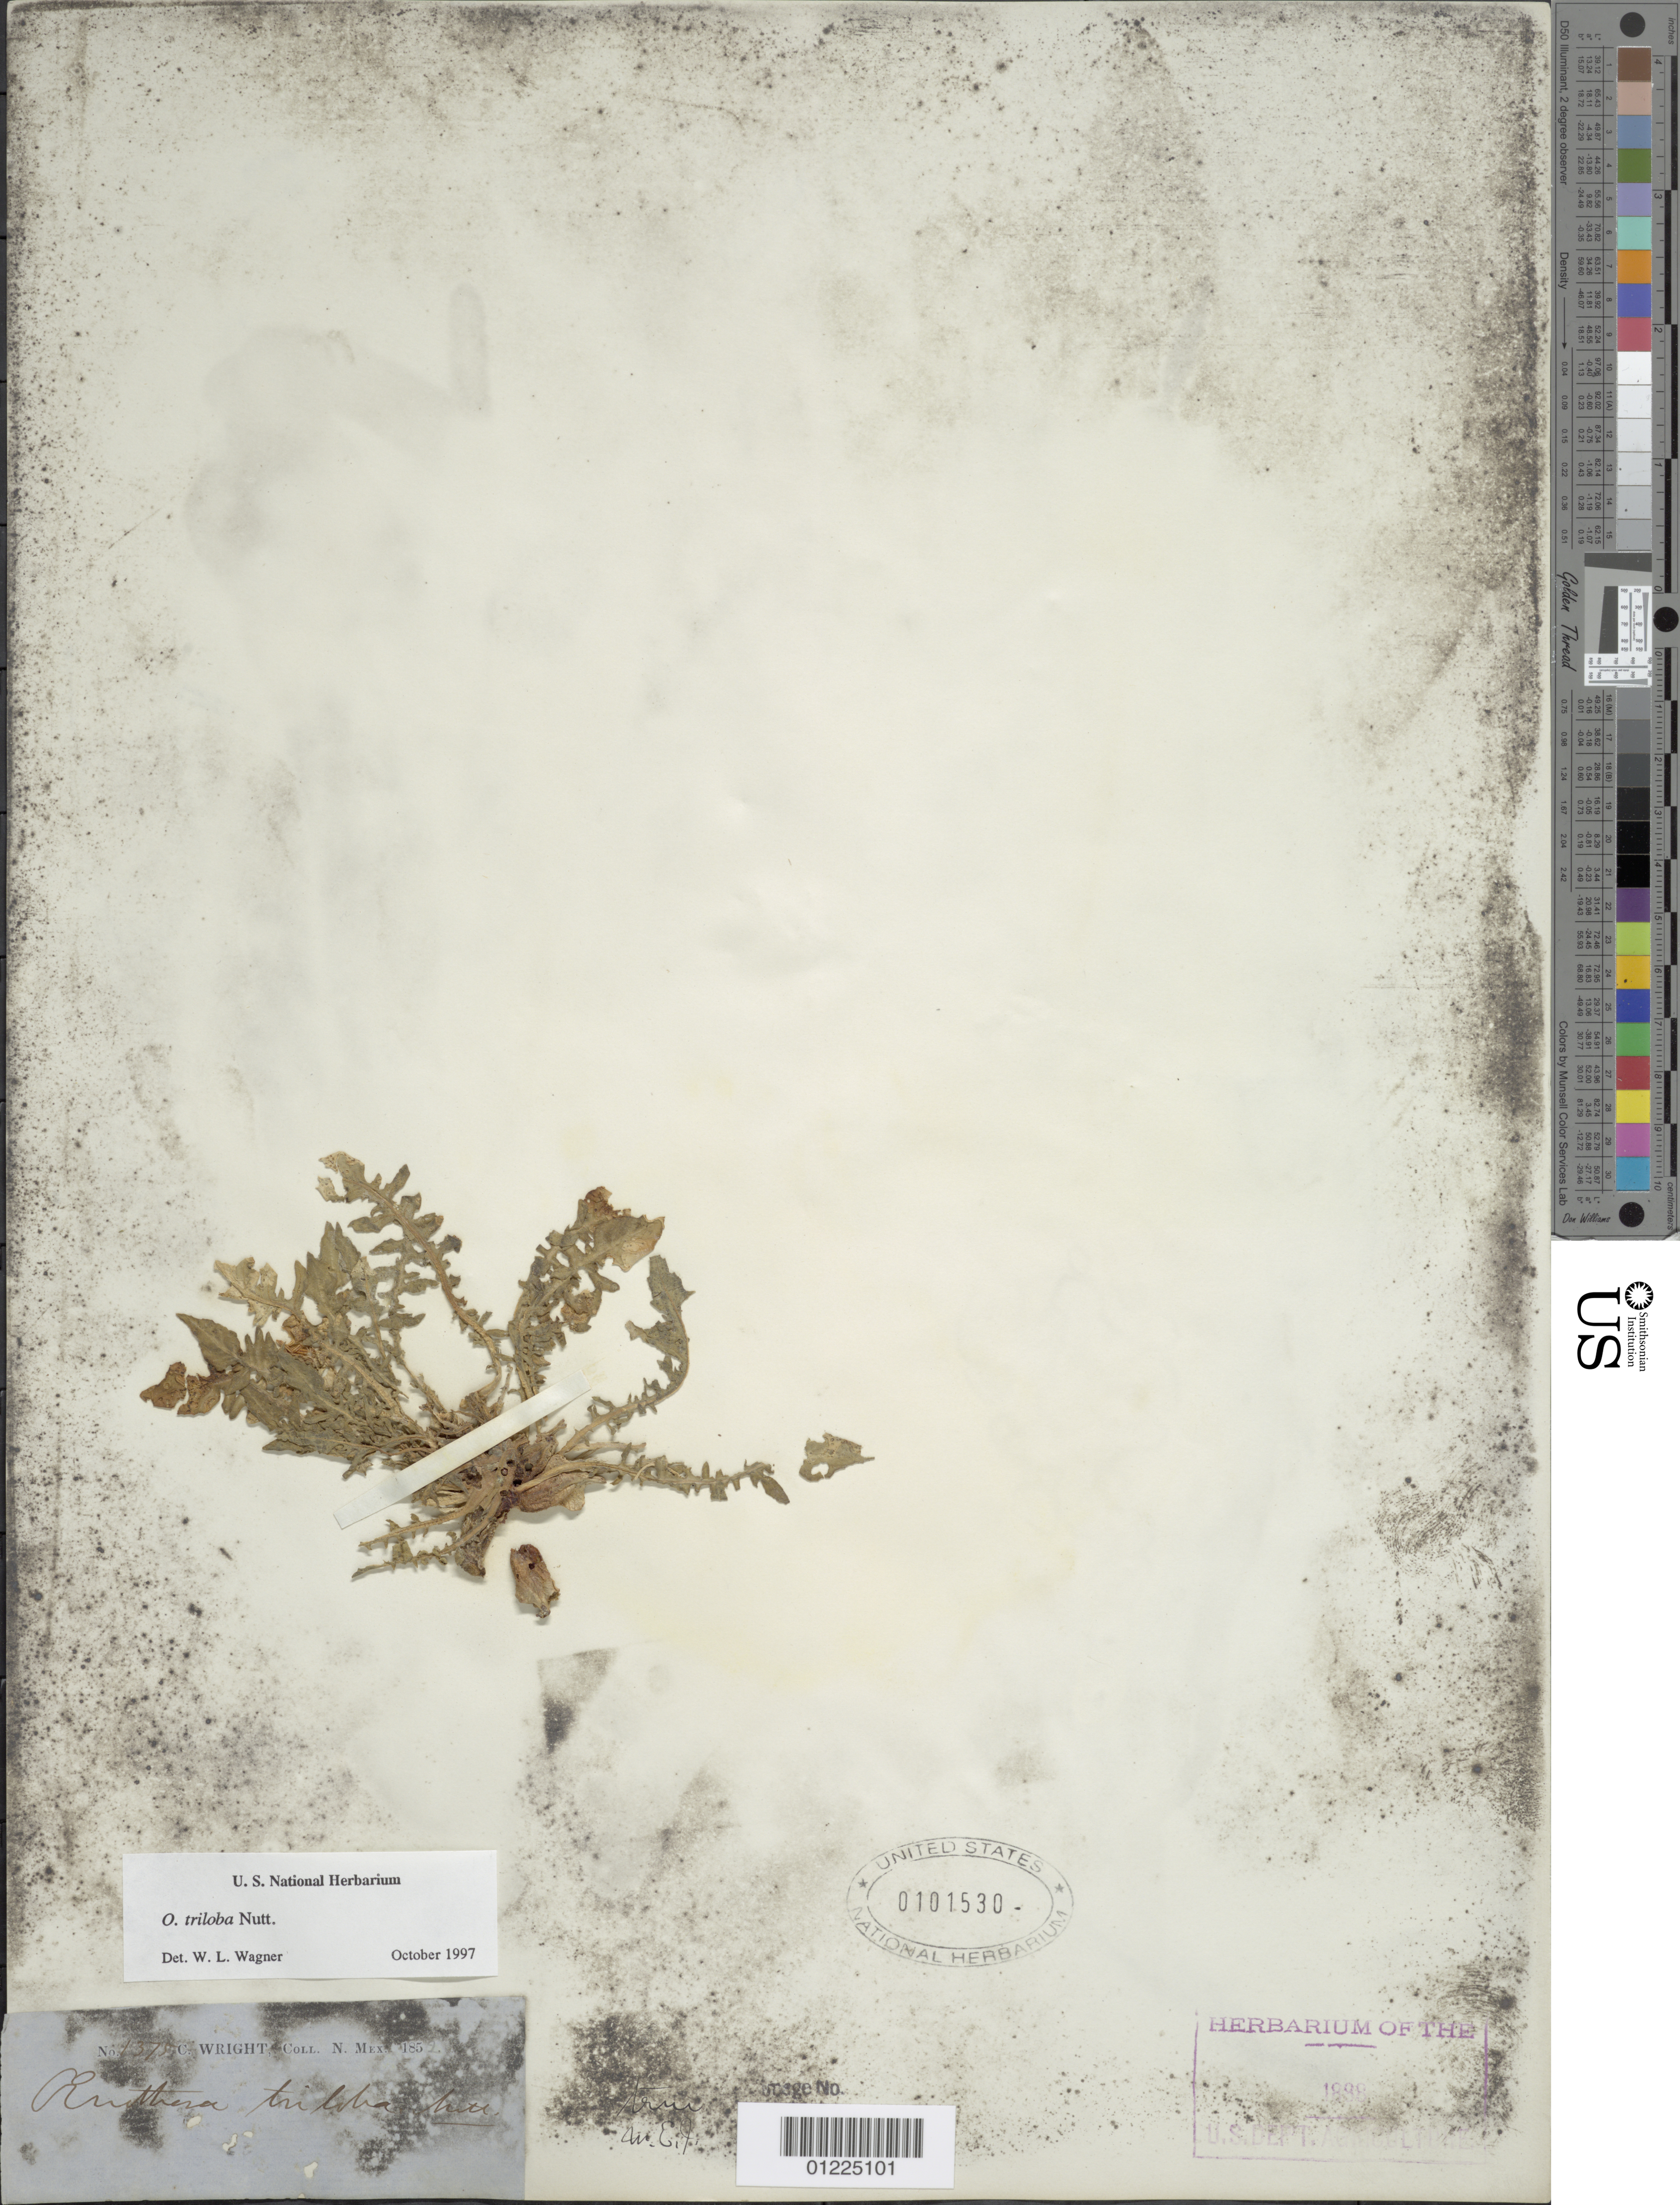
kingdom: Plantae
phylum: Tracheophyta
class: Magnoliopsida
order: Myrtales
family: Onagraceae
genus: Oenothera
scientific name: Oenothera triloba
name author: Nutt.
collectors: C. Wright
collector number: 1375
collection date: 1852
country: United States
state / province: New Mexico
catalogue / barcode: US 101530